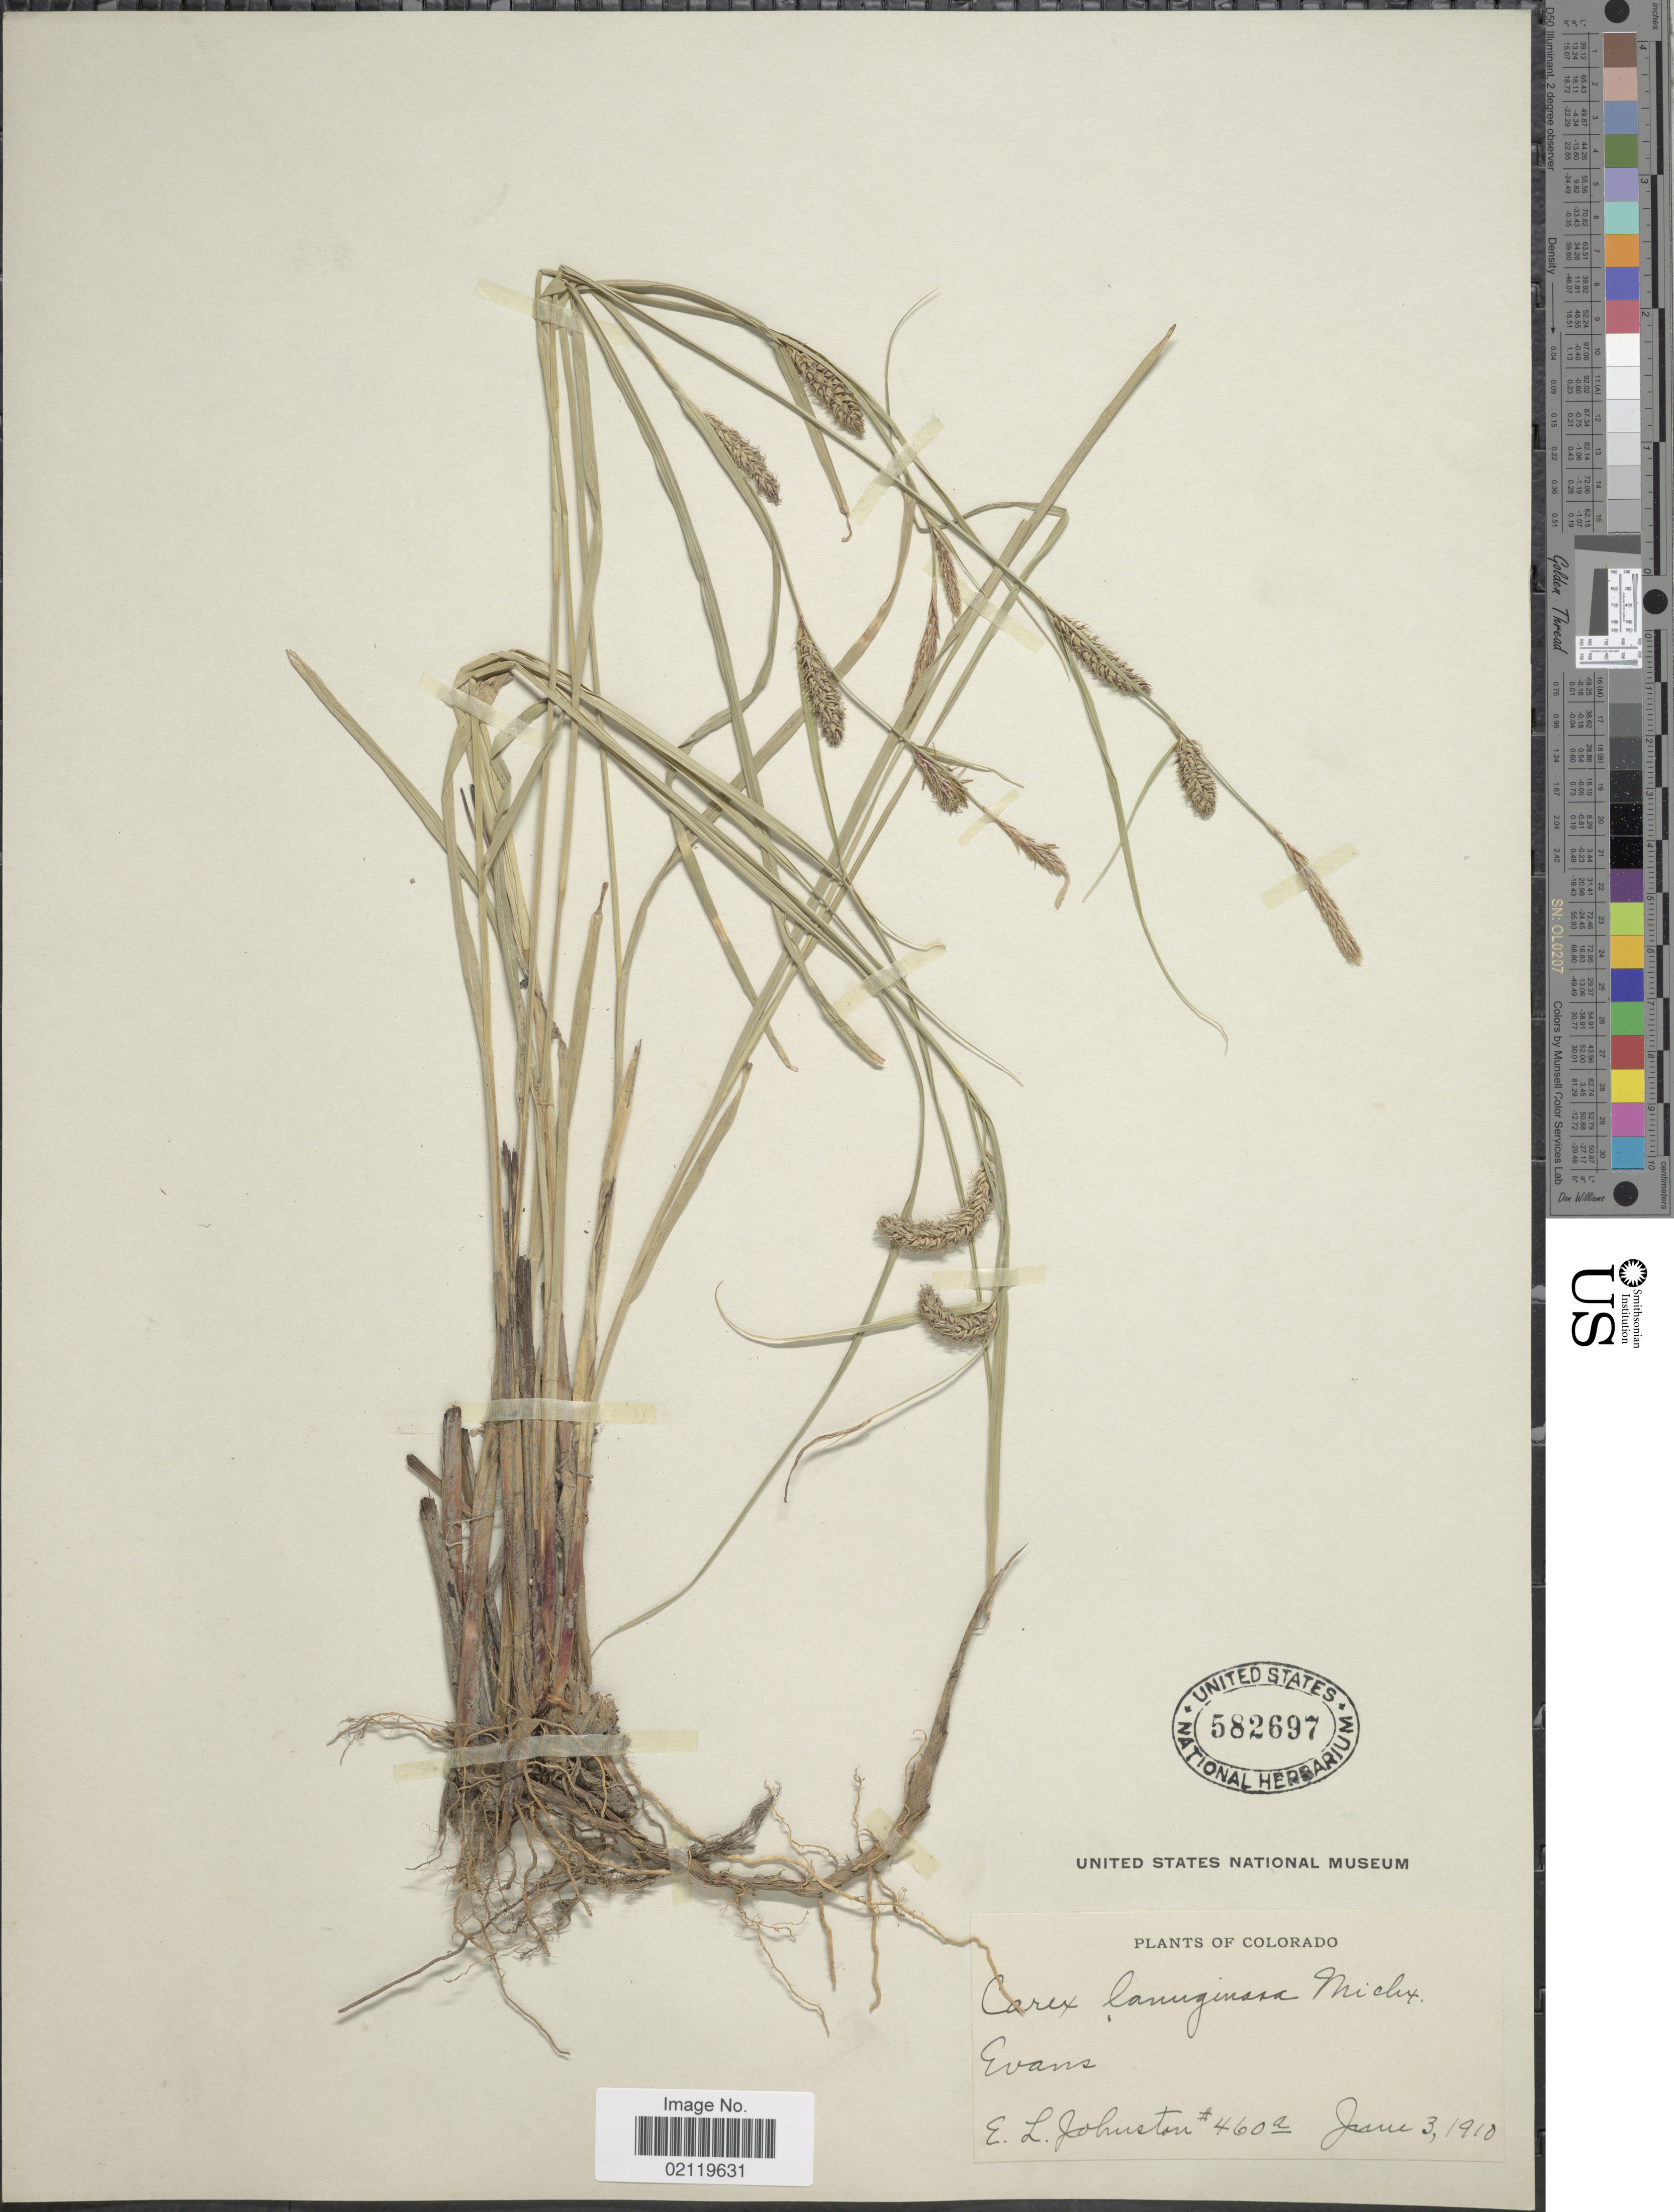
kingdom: Plantae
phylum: Tracheophyta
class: Liliopsida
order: Poales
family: Cyperaceae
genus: Carex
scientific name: Carex pellita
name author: Muhl. ex Willd.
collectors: E. L. Johnston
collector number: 460a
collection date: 1910-06-03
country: United States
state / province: Colorado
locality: Evans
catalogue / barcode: US 582697